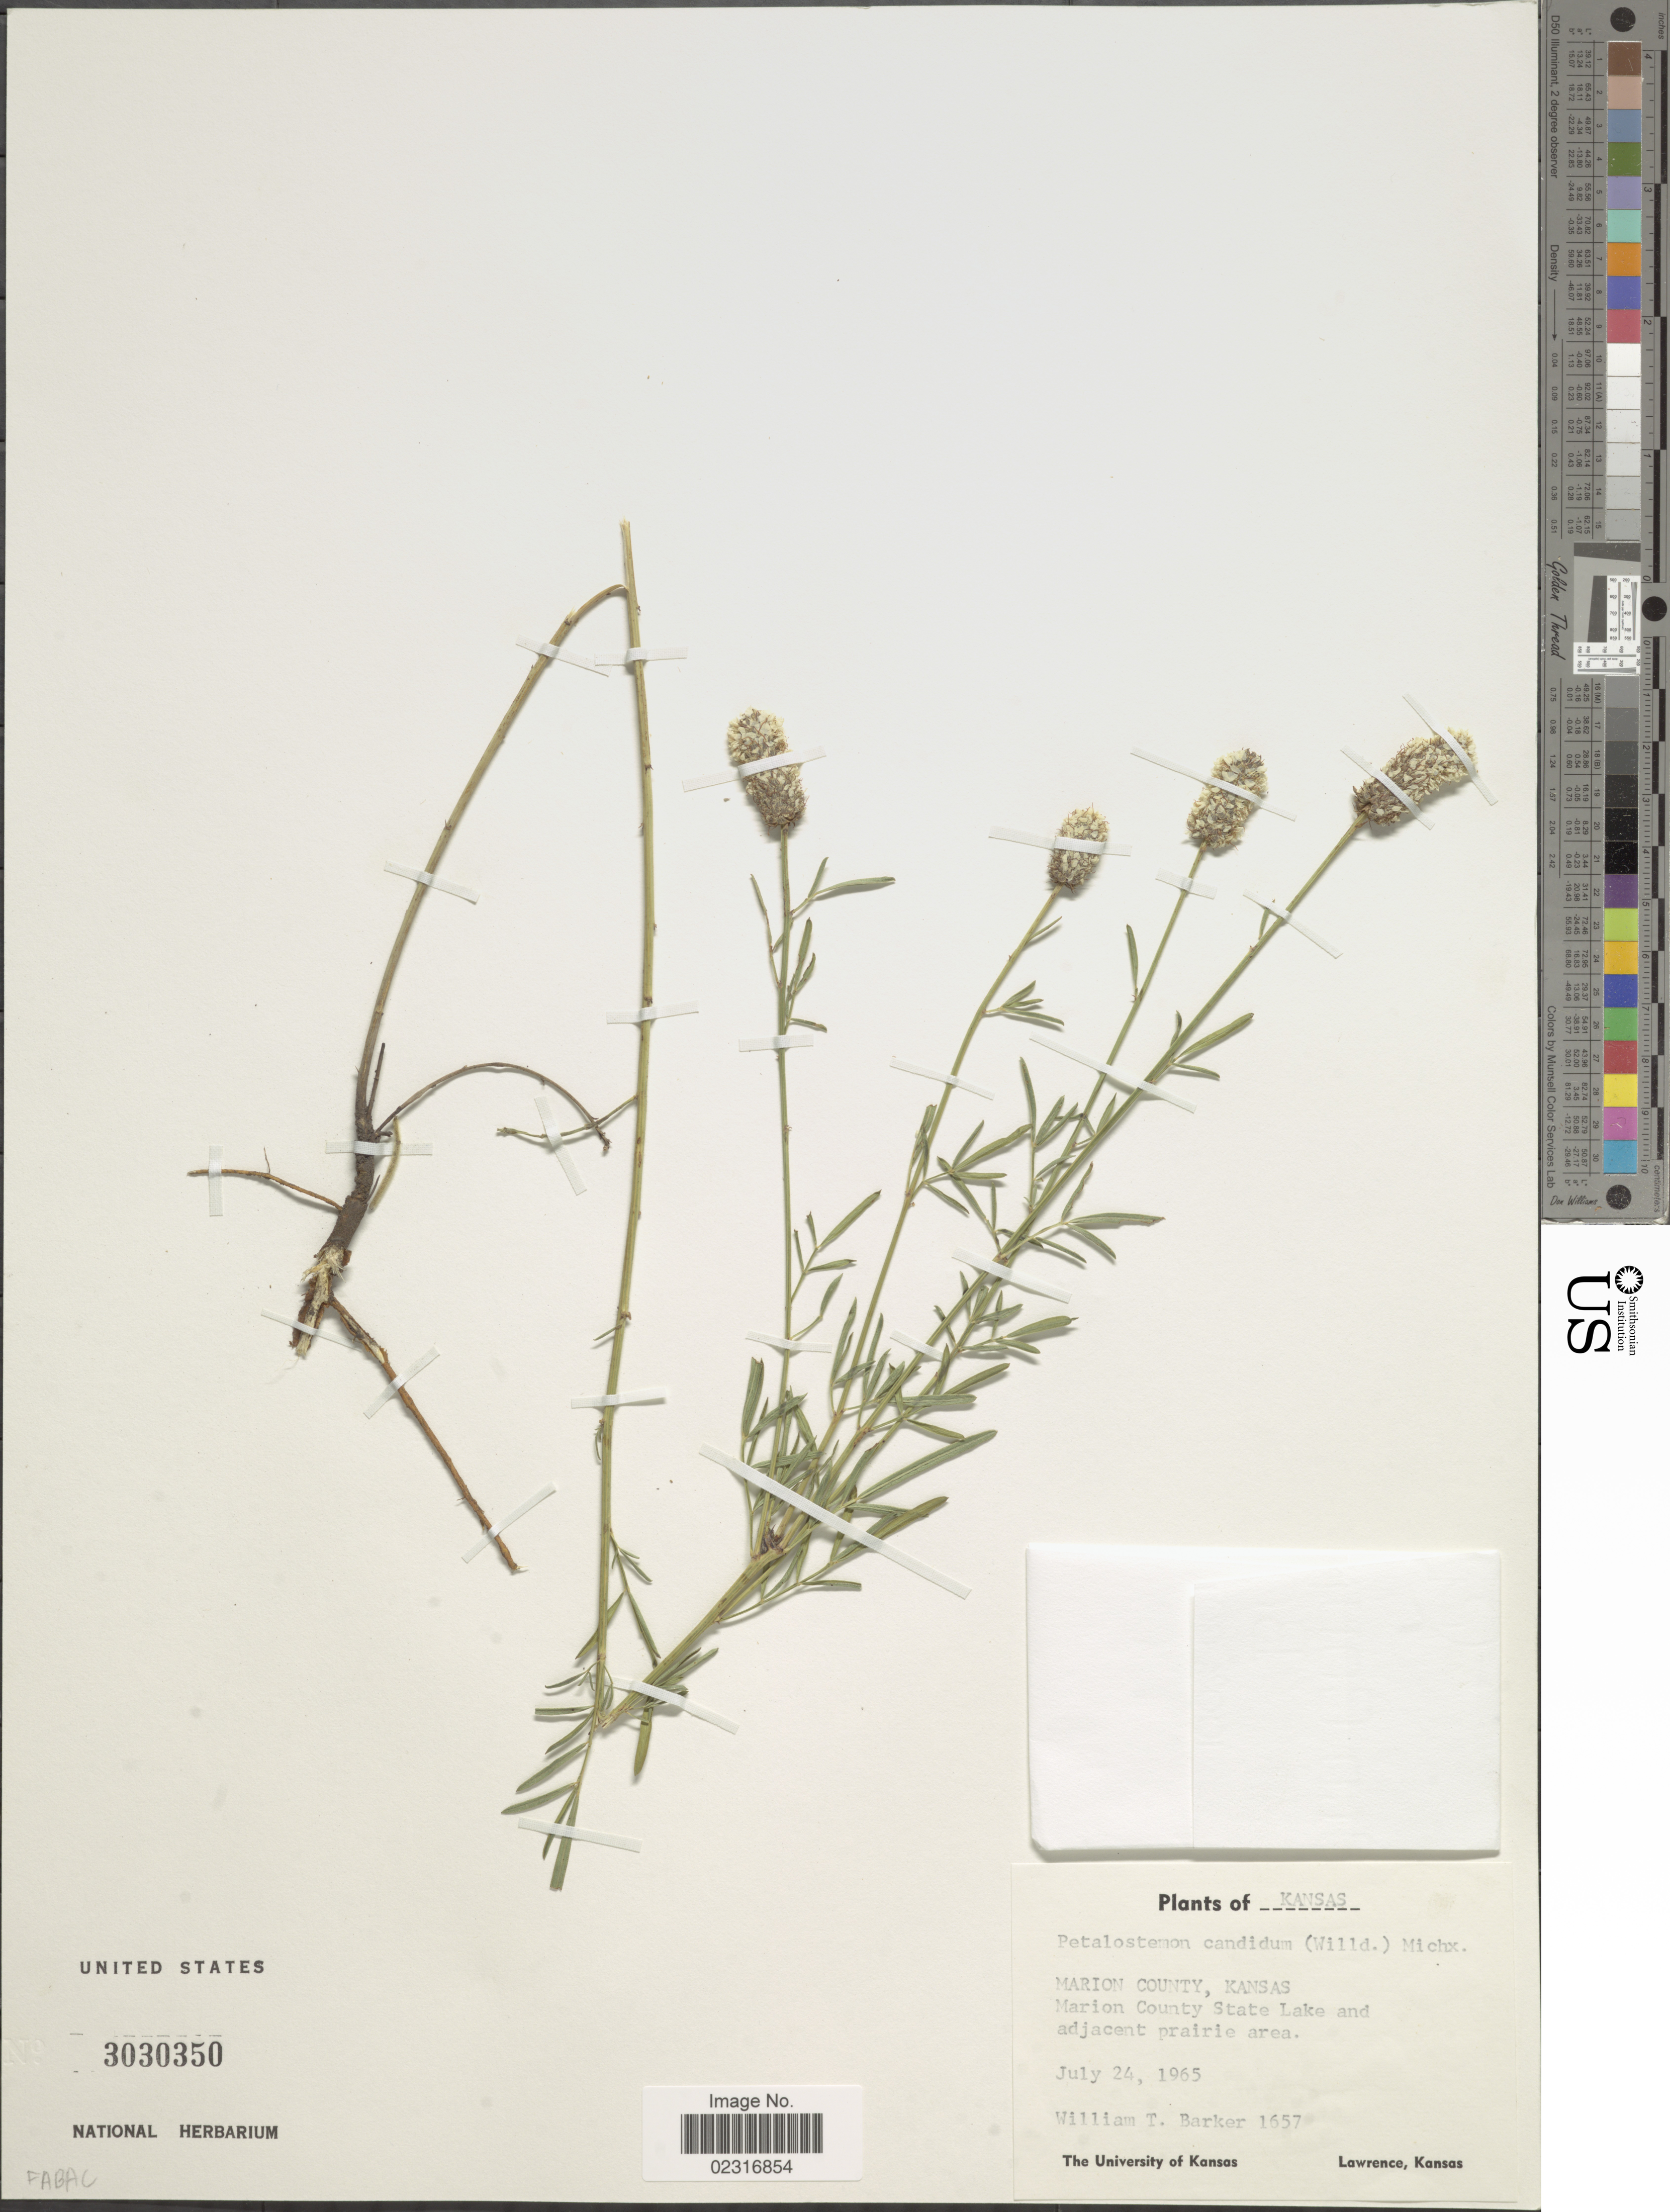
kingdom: Plantae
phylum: Tracheophyta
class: Magnoliopsida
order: Fabales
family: Fabaceae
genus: Dalea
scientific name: Dalea candida var. candida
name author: Michx. ex Willd.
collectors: W. T. Barker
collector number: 1657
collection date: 1965-07-24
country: United States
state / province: Kansas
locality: Marion County. Marion County State Lake and adjacent prairie area.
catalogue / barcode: US 3030350